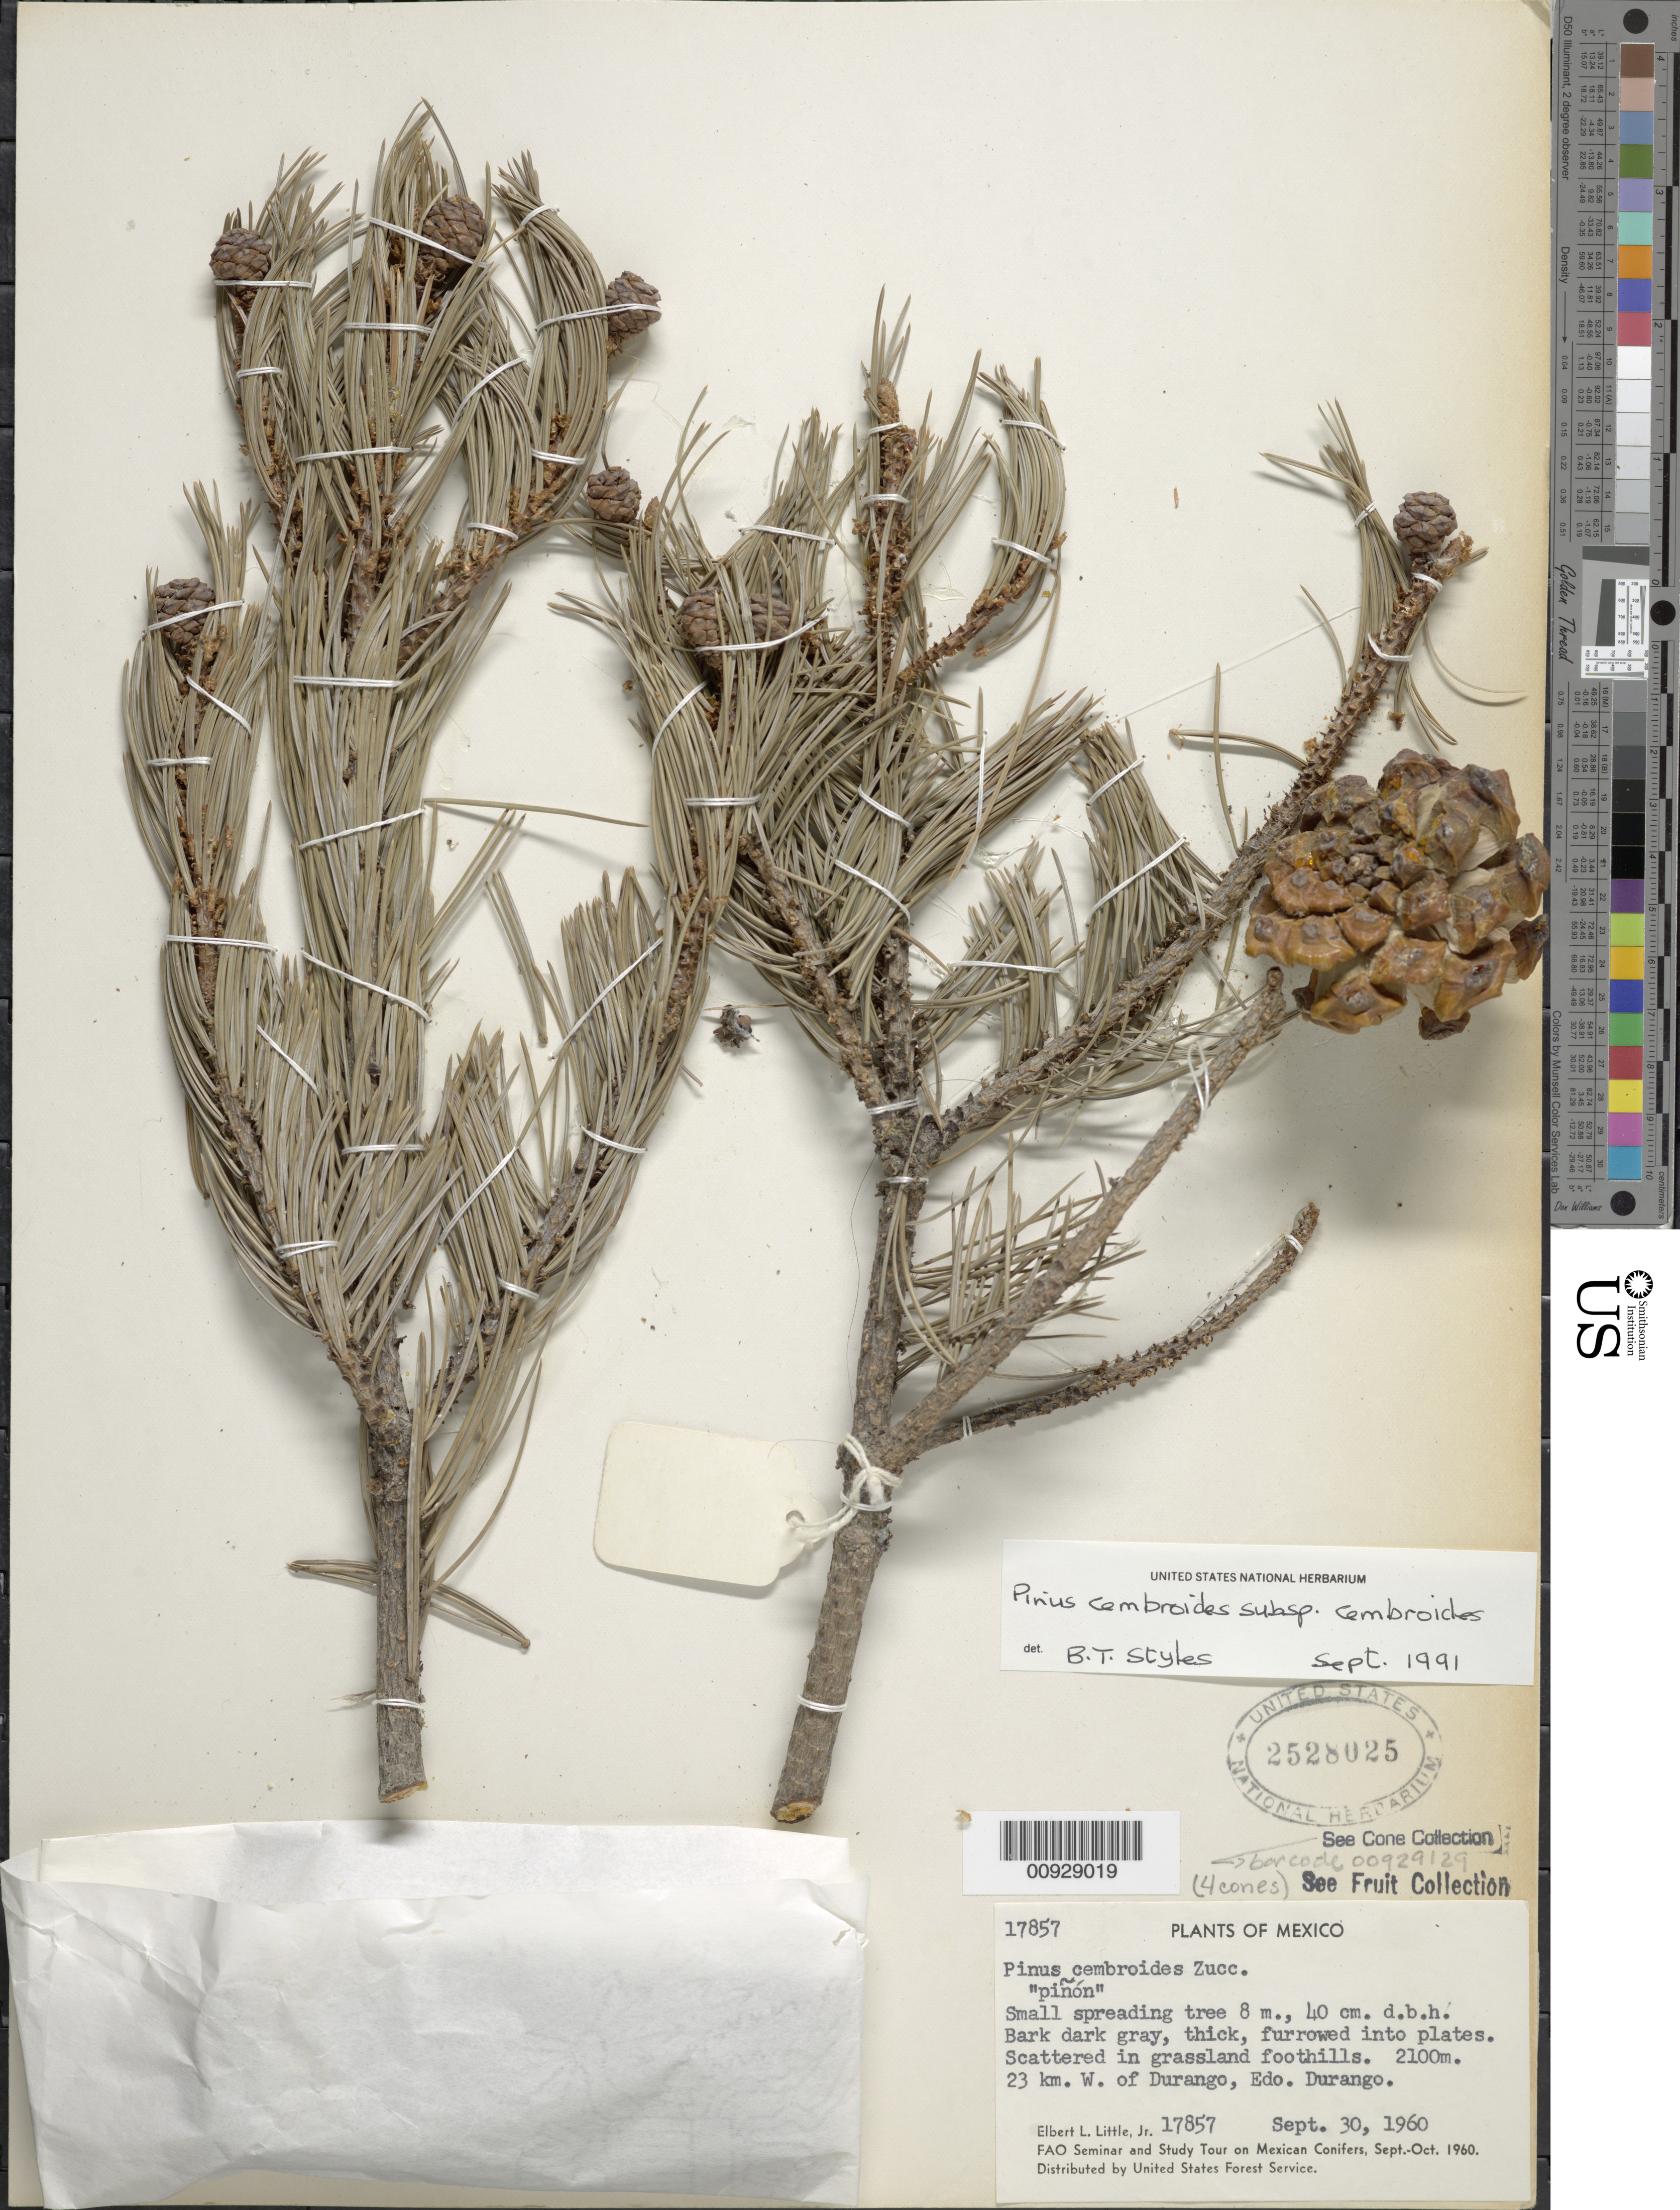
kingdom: Plantae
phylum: Tracheophyta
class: Pinopsida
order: Pinales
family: Pinaceae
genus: Pinus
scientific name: Pinus cembroides subsp. cembroides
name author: Zucc.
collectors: E. L. Little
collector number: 17857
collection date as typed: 30 Sep 1960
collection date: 1960-09-30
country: Mexico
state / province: Durango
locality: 23 km. W of Durango, Edo. Durango.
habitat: In grassland foothills.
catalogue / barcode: US 2528025